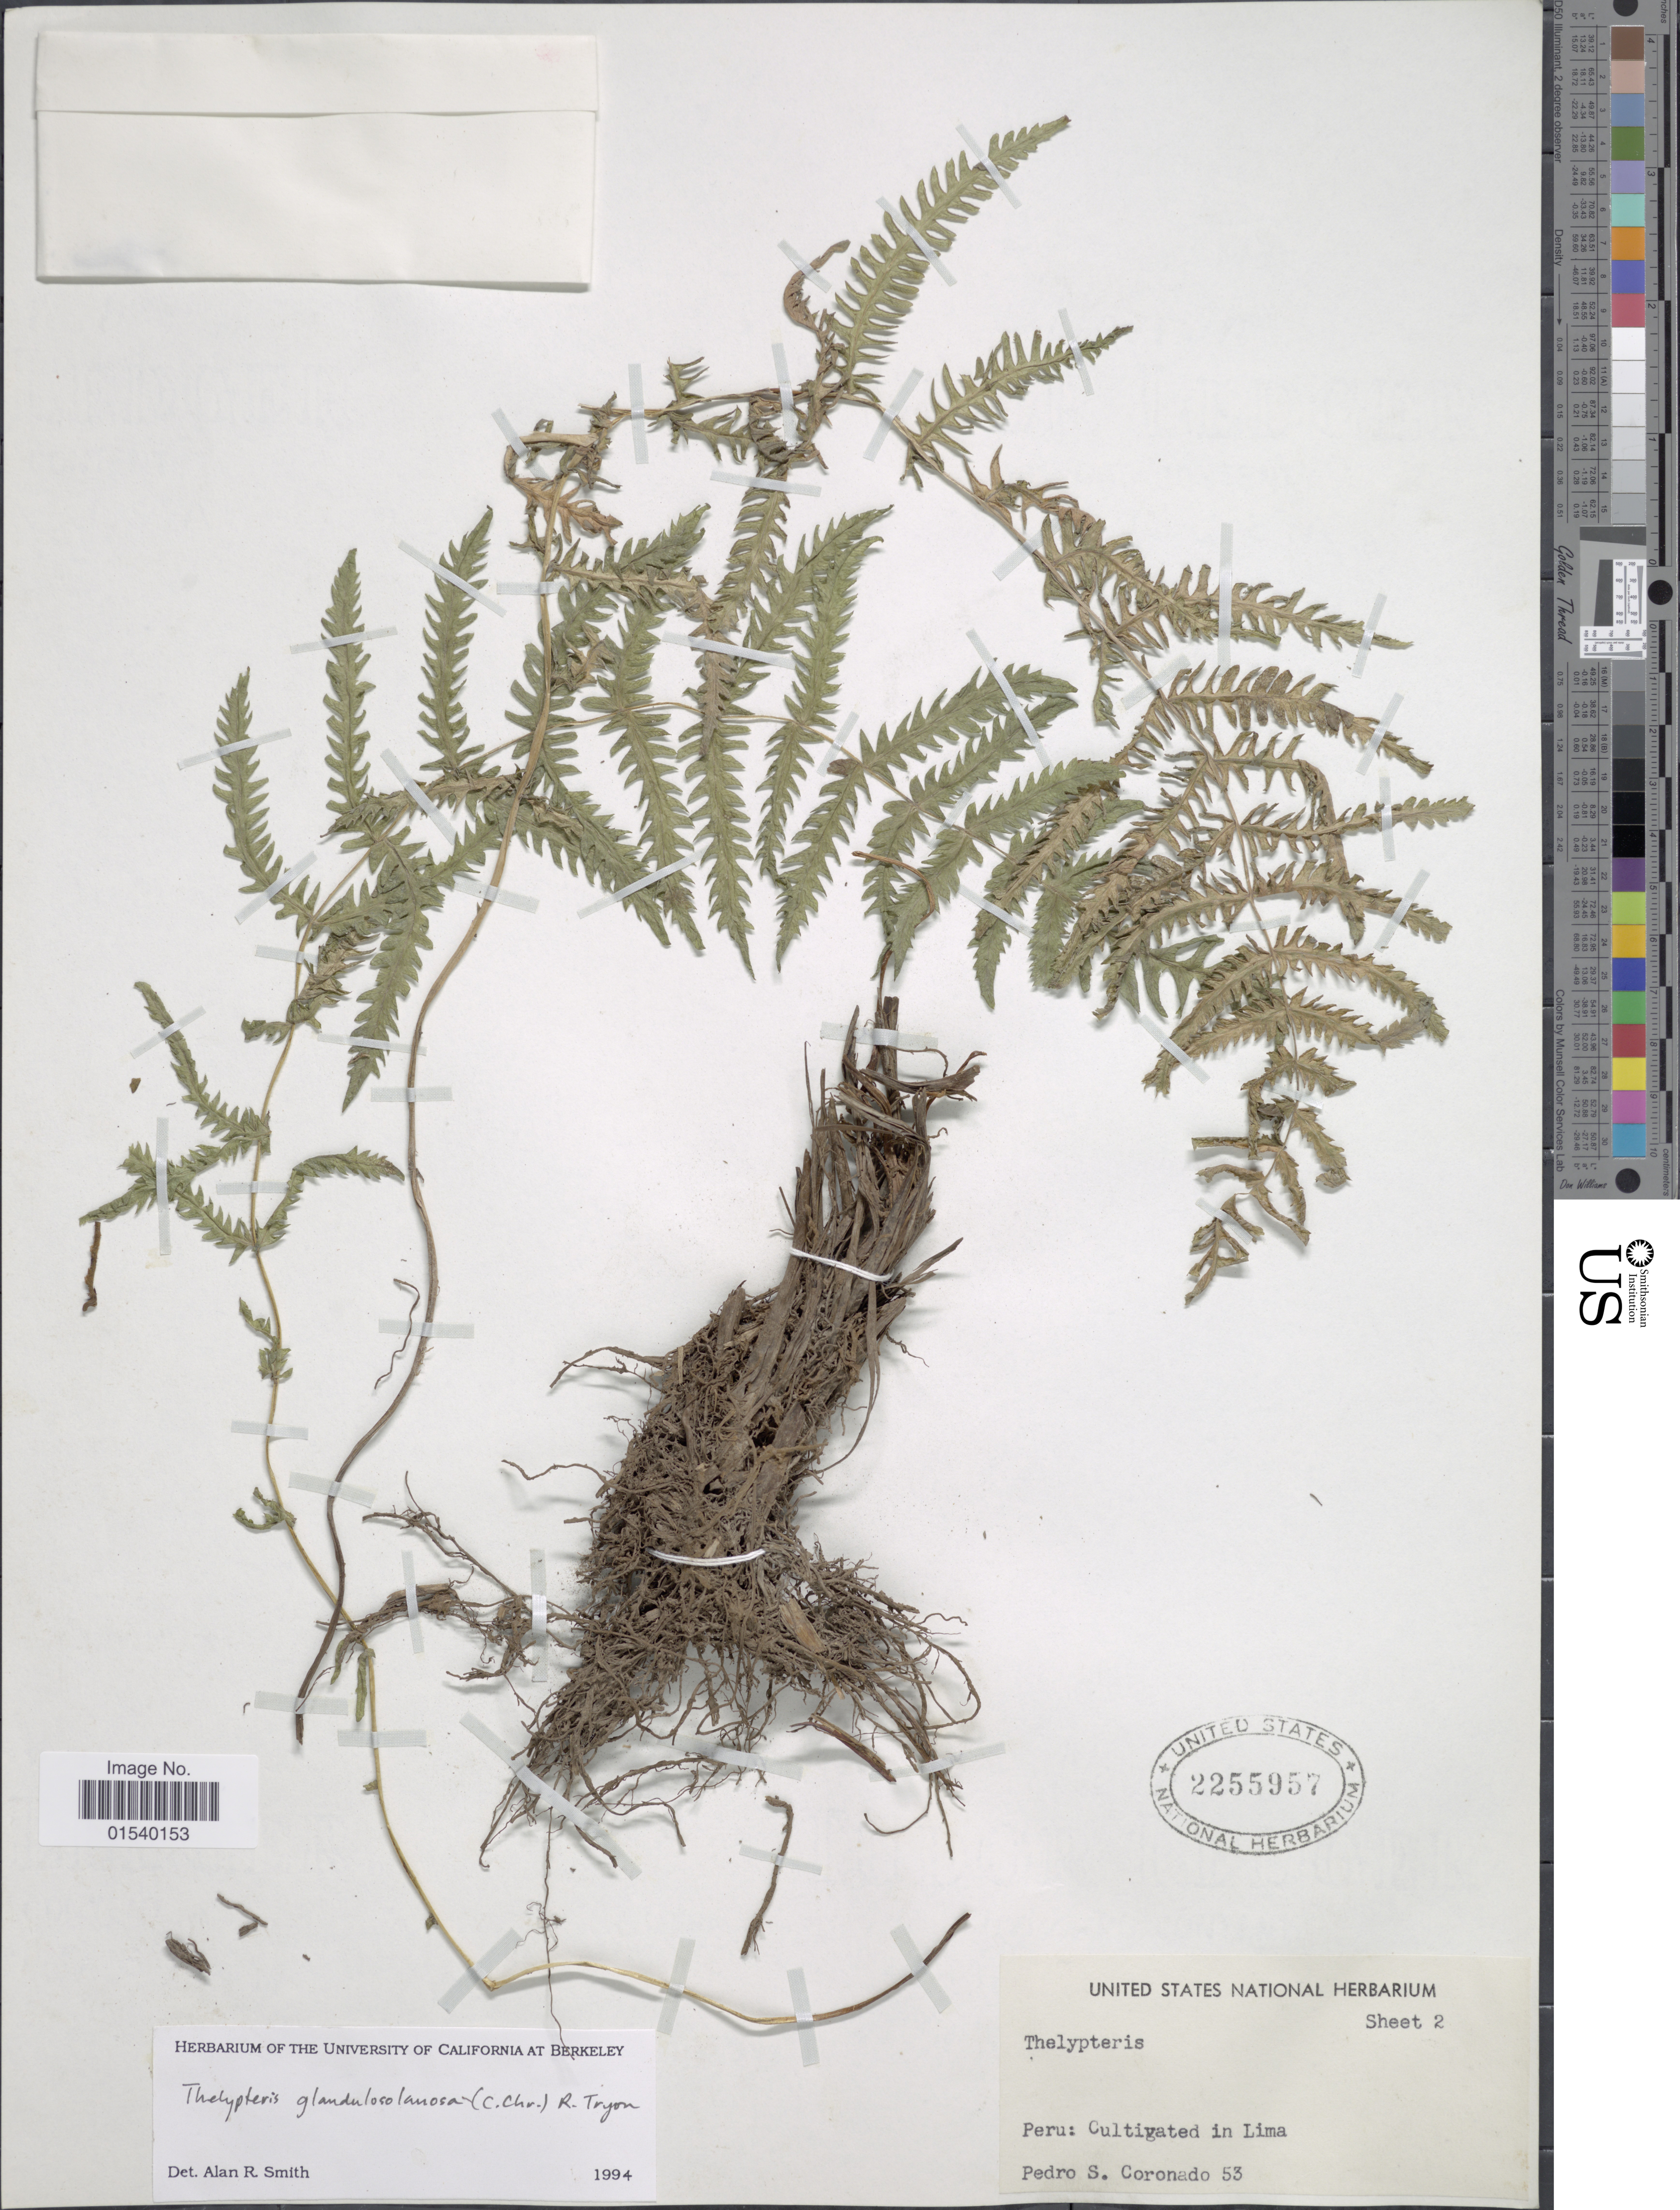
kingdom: Plantae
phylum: Tracheophyta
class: Polypodiopsida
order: Polypodiales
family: Thelypteridaceae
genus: Amauropelta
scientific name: Amauropelta glandulosalanosa (C. Chr.) comb. nov., ined. 2015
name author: (C. Chr.)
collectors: P. Coronado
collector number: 53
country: Peru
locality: Cultivated in Lima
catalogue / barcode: US 2255957